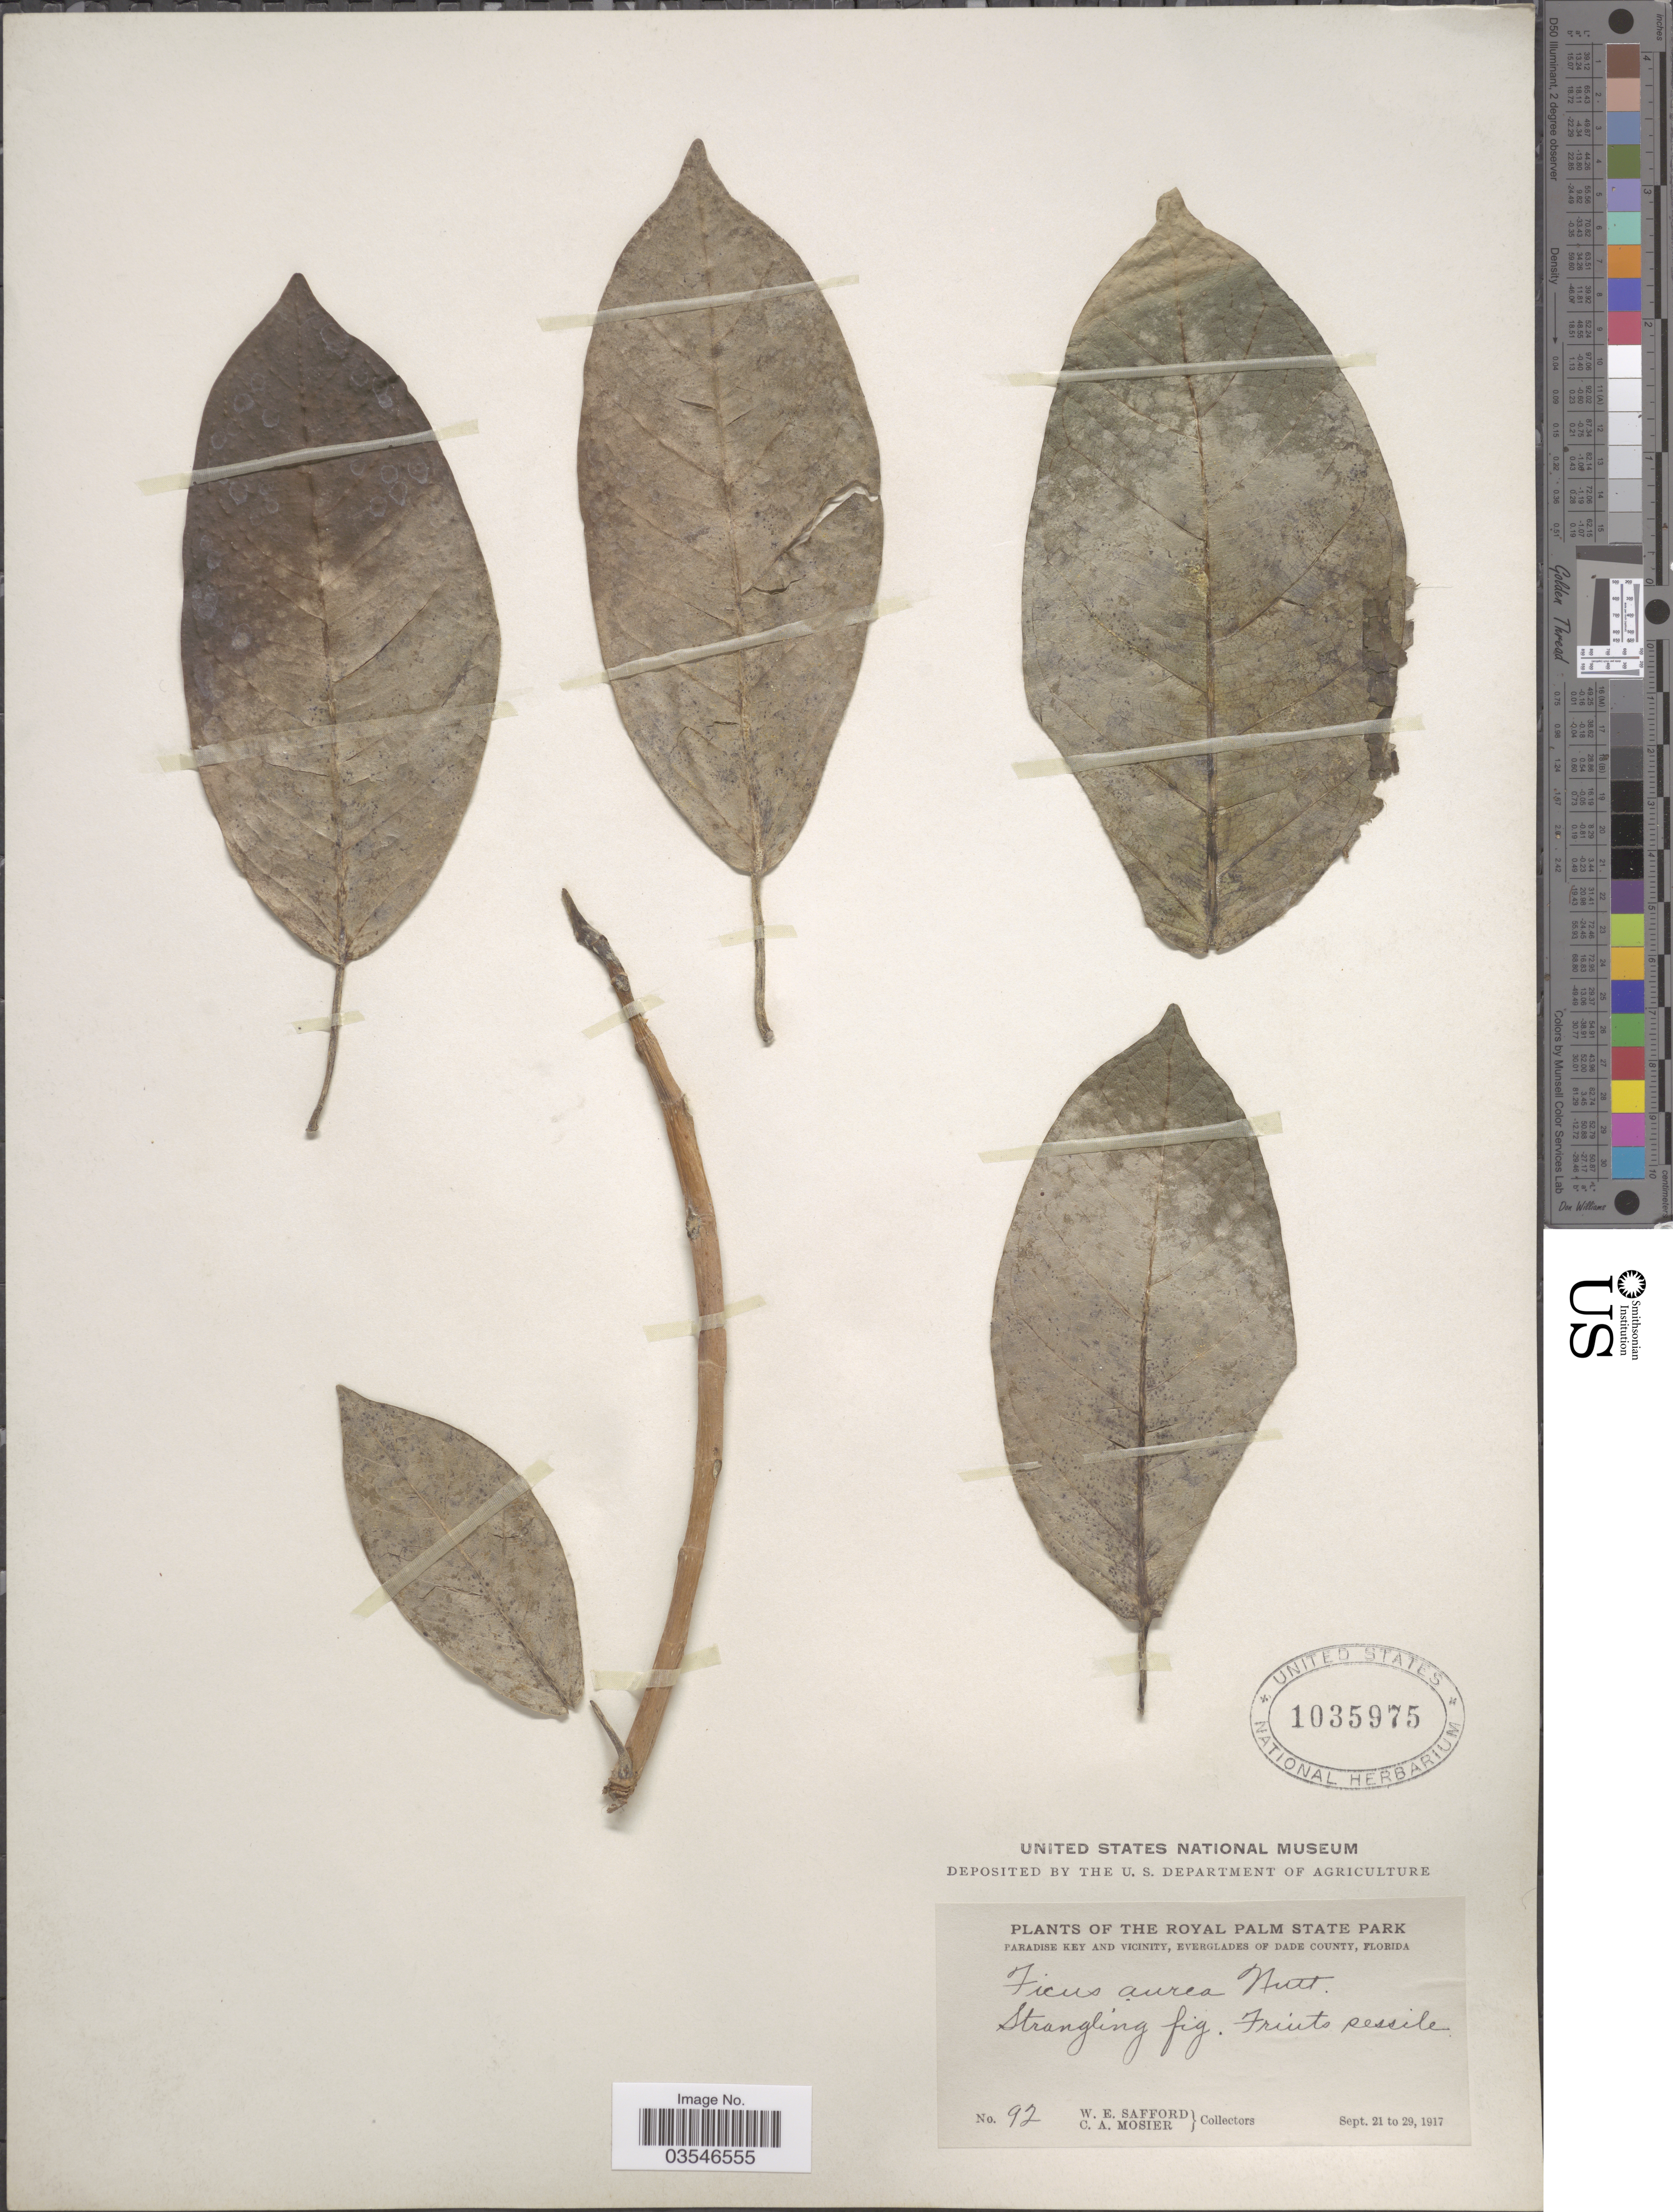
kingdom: Plantae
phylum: Tracheophyta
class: Magnoliopsida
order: Rosales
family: Moraceae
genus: Ficus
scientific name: Ficus aurea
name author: Nutt.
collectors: W. E. Safford & C. A. Mosier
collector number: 92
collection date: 1917-09-21/1917-09-29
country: United States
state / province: Florida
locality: The Royal Palm State Park, Paradise Key and Vicinity, Everglades of Dade County.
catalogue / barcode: US 1035975